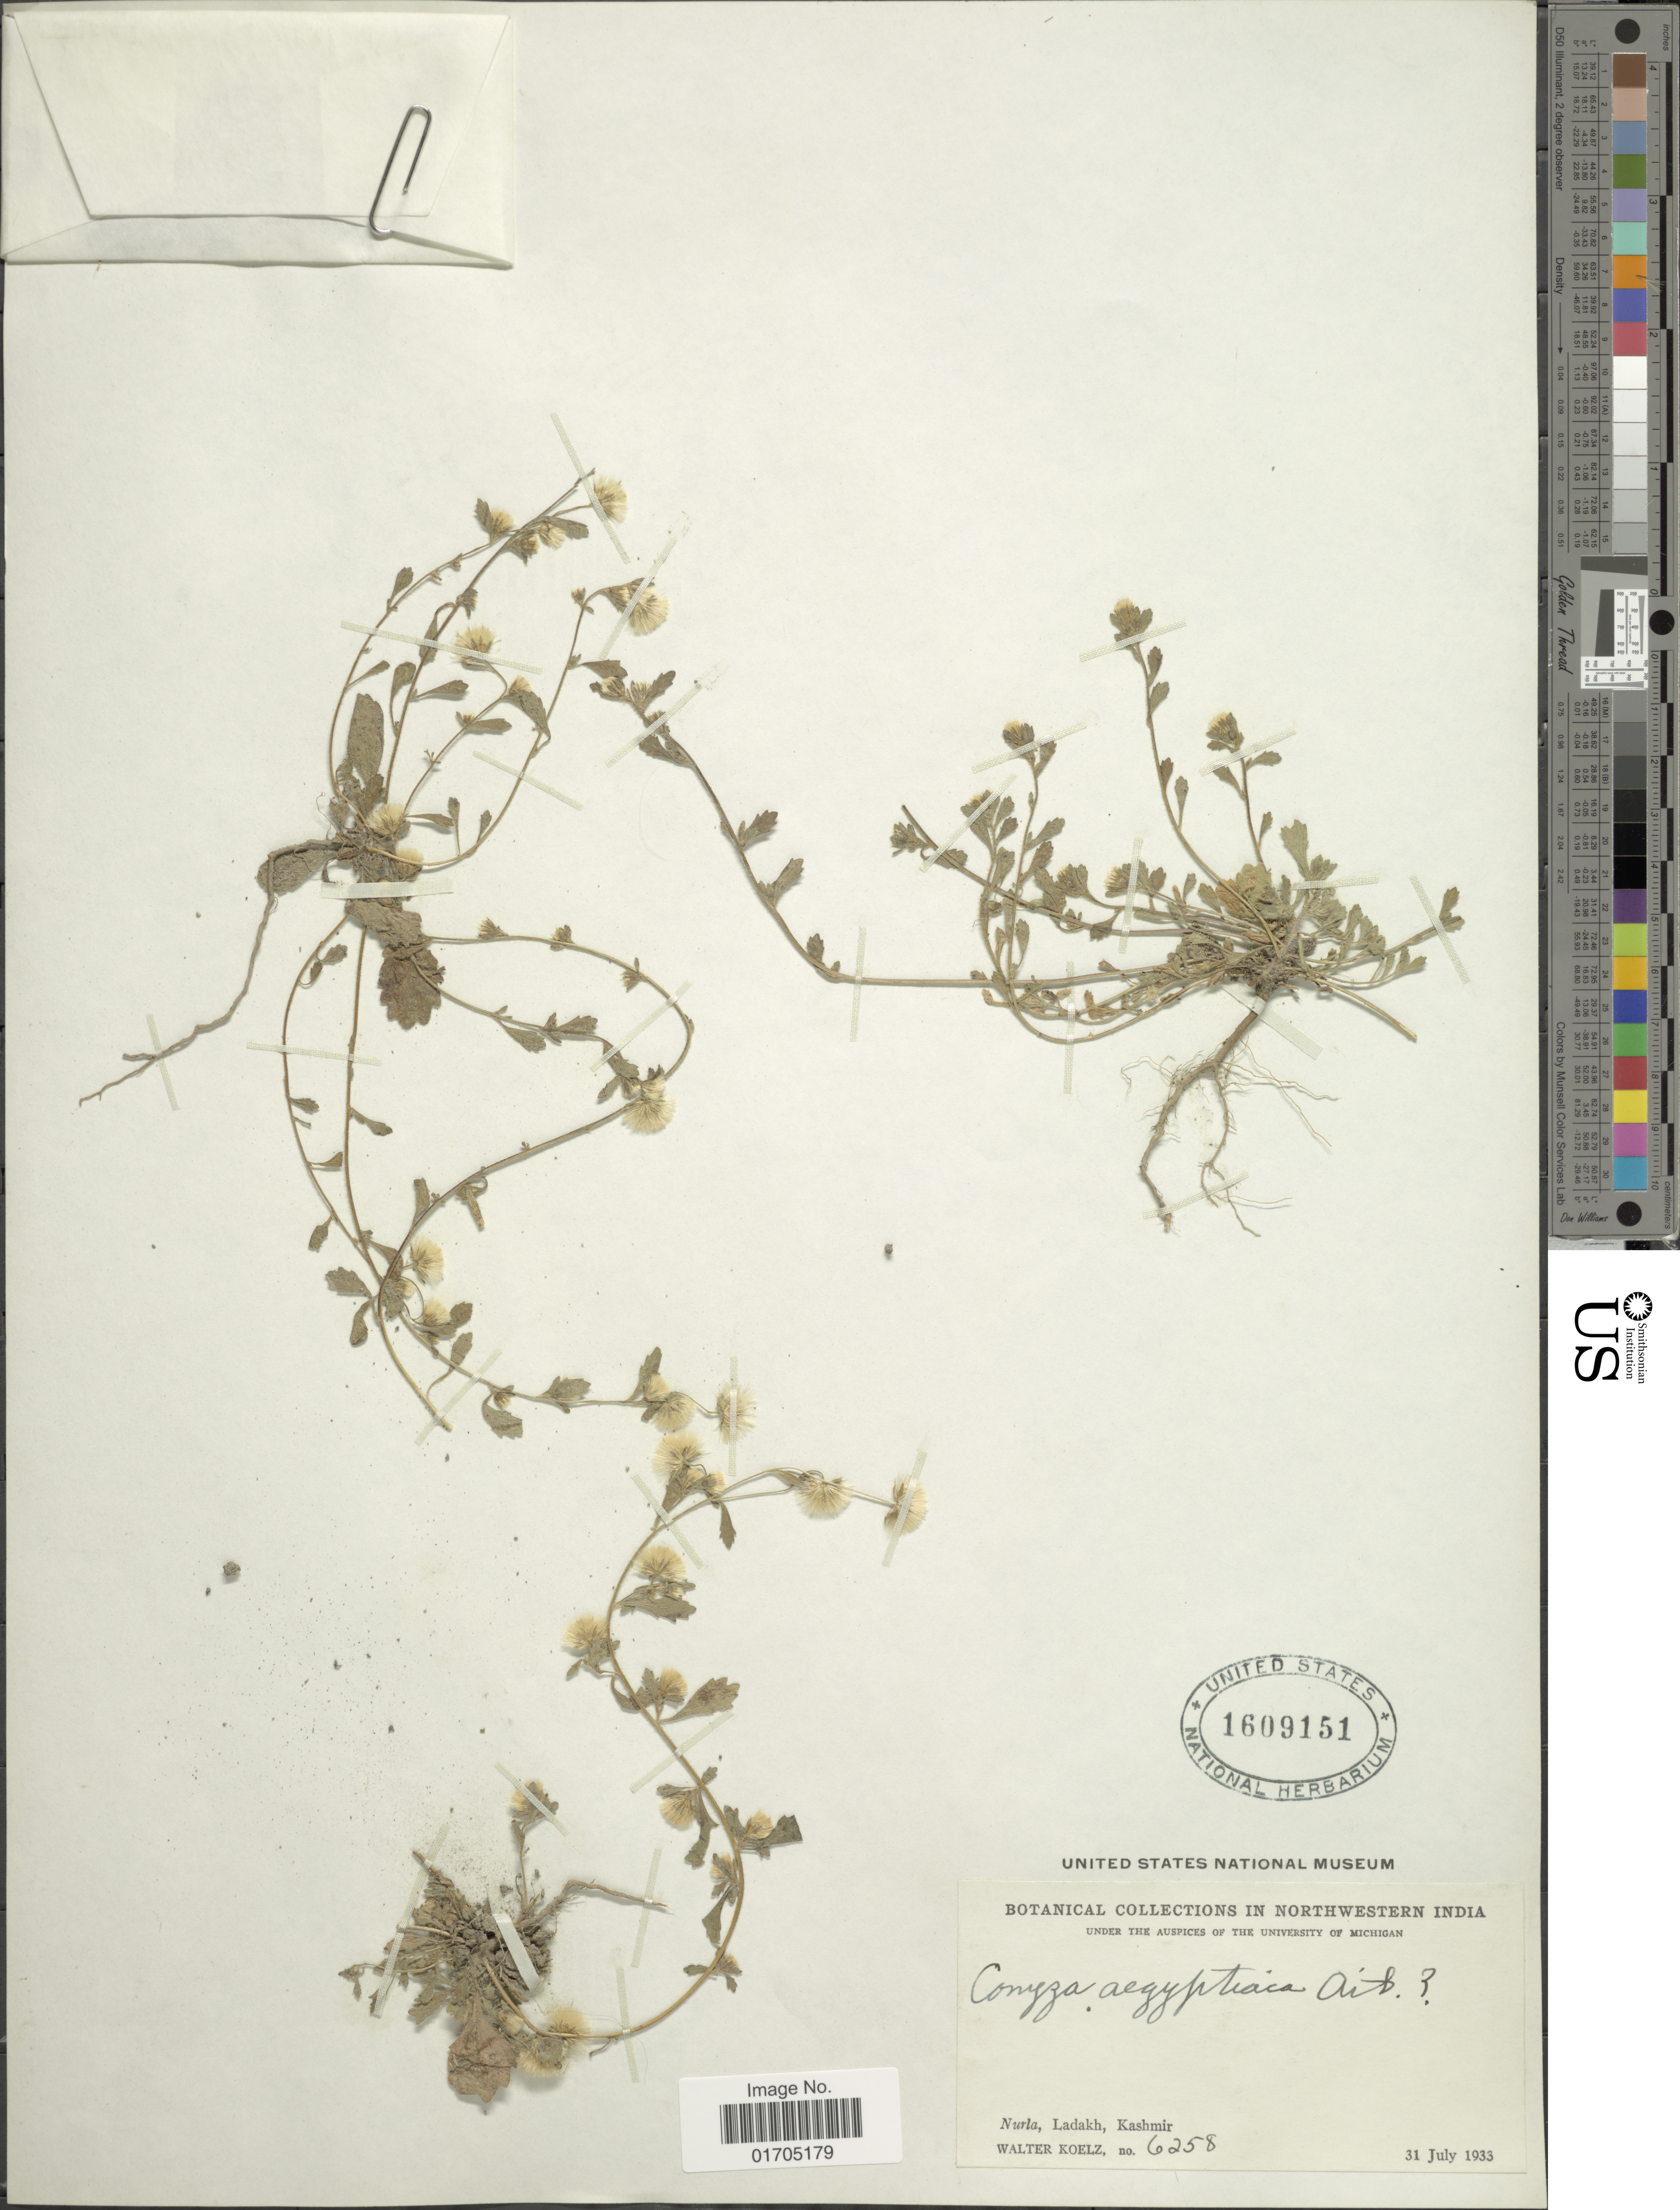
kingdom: Plantae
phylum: Tracheophyta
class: Magnoliopsida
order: Asterales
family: Asteraceae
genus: Brachyactis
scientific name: Brachyactis umbrosa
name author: Benth. in Hook.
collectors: W. N. Koelz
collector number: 6258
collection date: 1933-07-31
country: India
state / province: Jammu and Kashmir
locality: Northwestern India, Nurla, Ladakh, Kashmir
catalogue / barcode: US 1609151